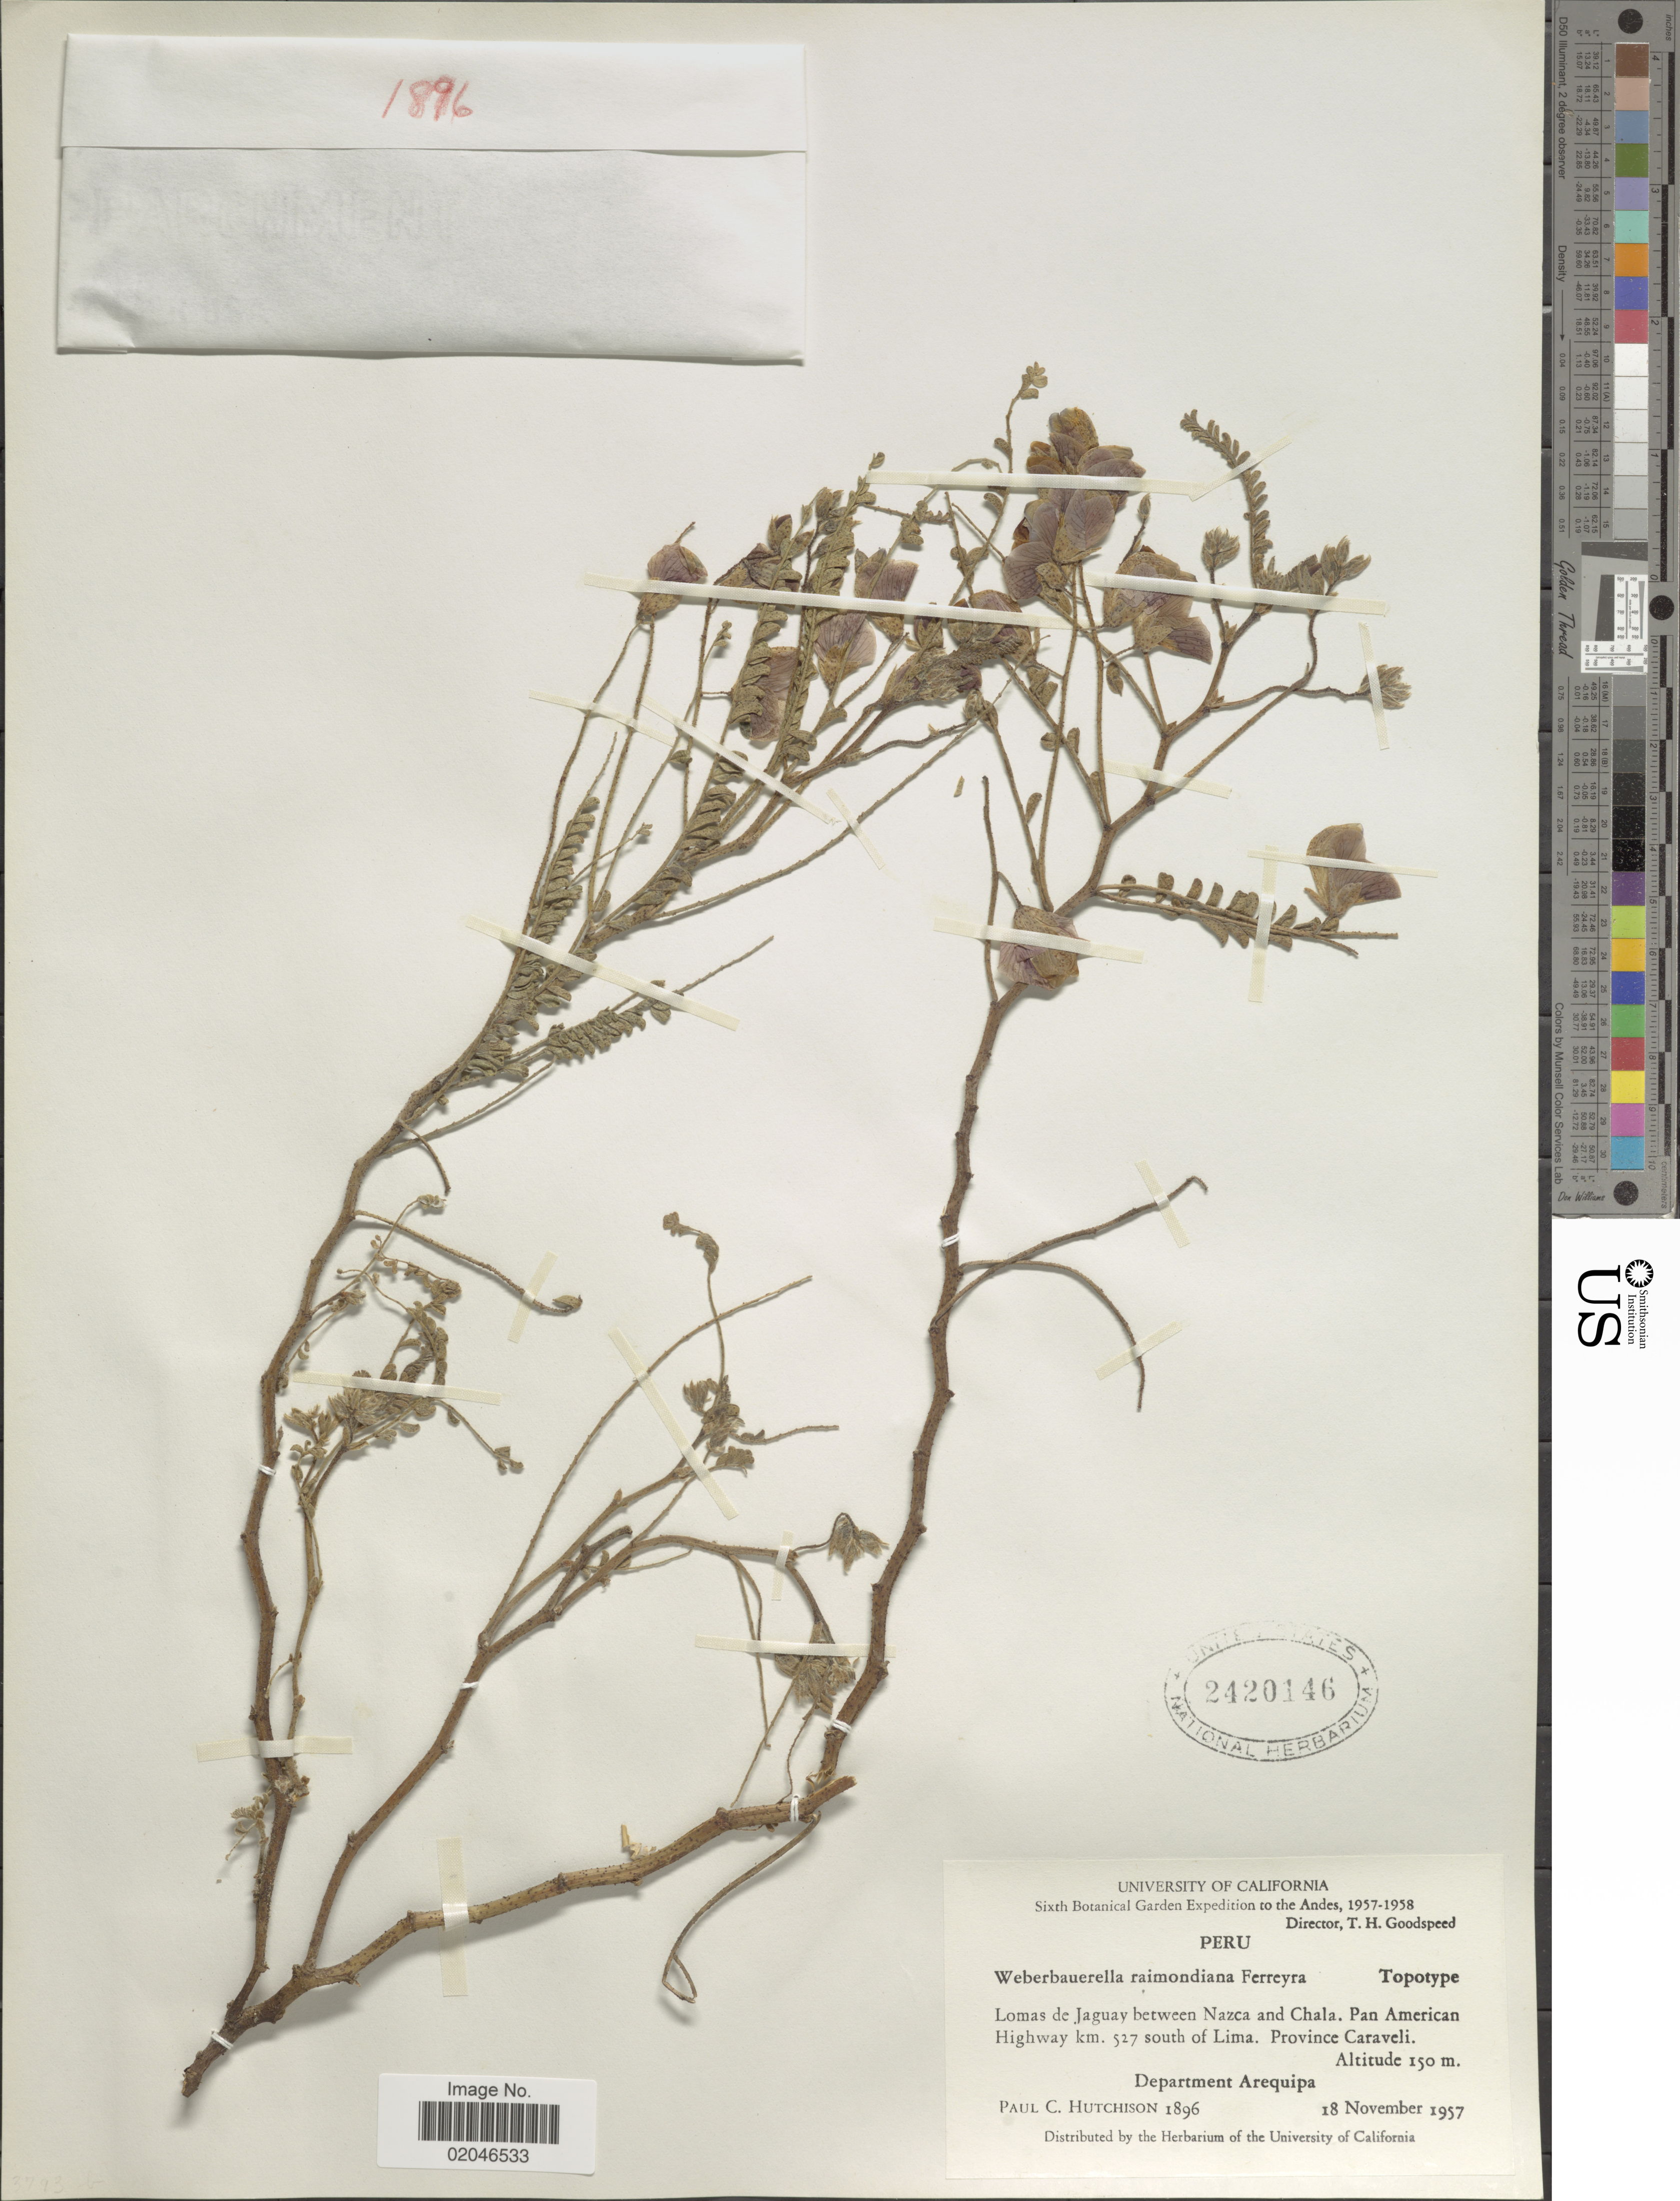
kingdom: Plantae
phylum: Tracheophyta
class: Magnoliopsida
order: Fabales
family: Fabaceae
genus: Weberbauerella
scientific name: Weberbauerella raimondiana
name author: Ferreyra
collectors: P. C. Hutchison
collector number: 1896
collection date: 1957-11-18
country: Peru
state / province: Arequipa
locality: Lomas de Jaguay between Nazca and Chala. Pan American Highway km. 527 south of Lima. Province Caraveli, Department Arequipa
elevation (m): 150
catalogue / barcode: US 2420146